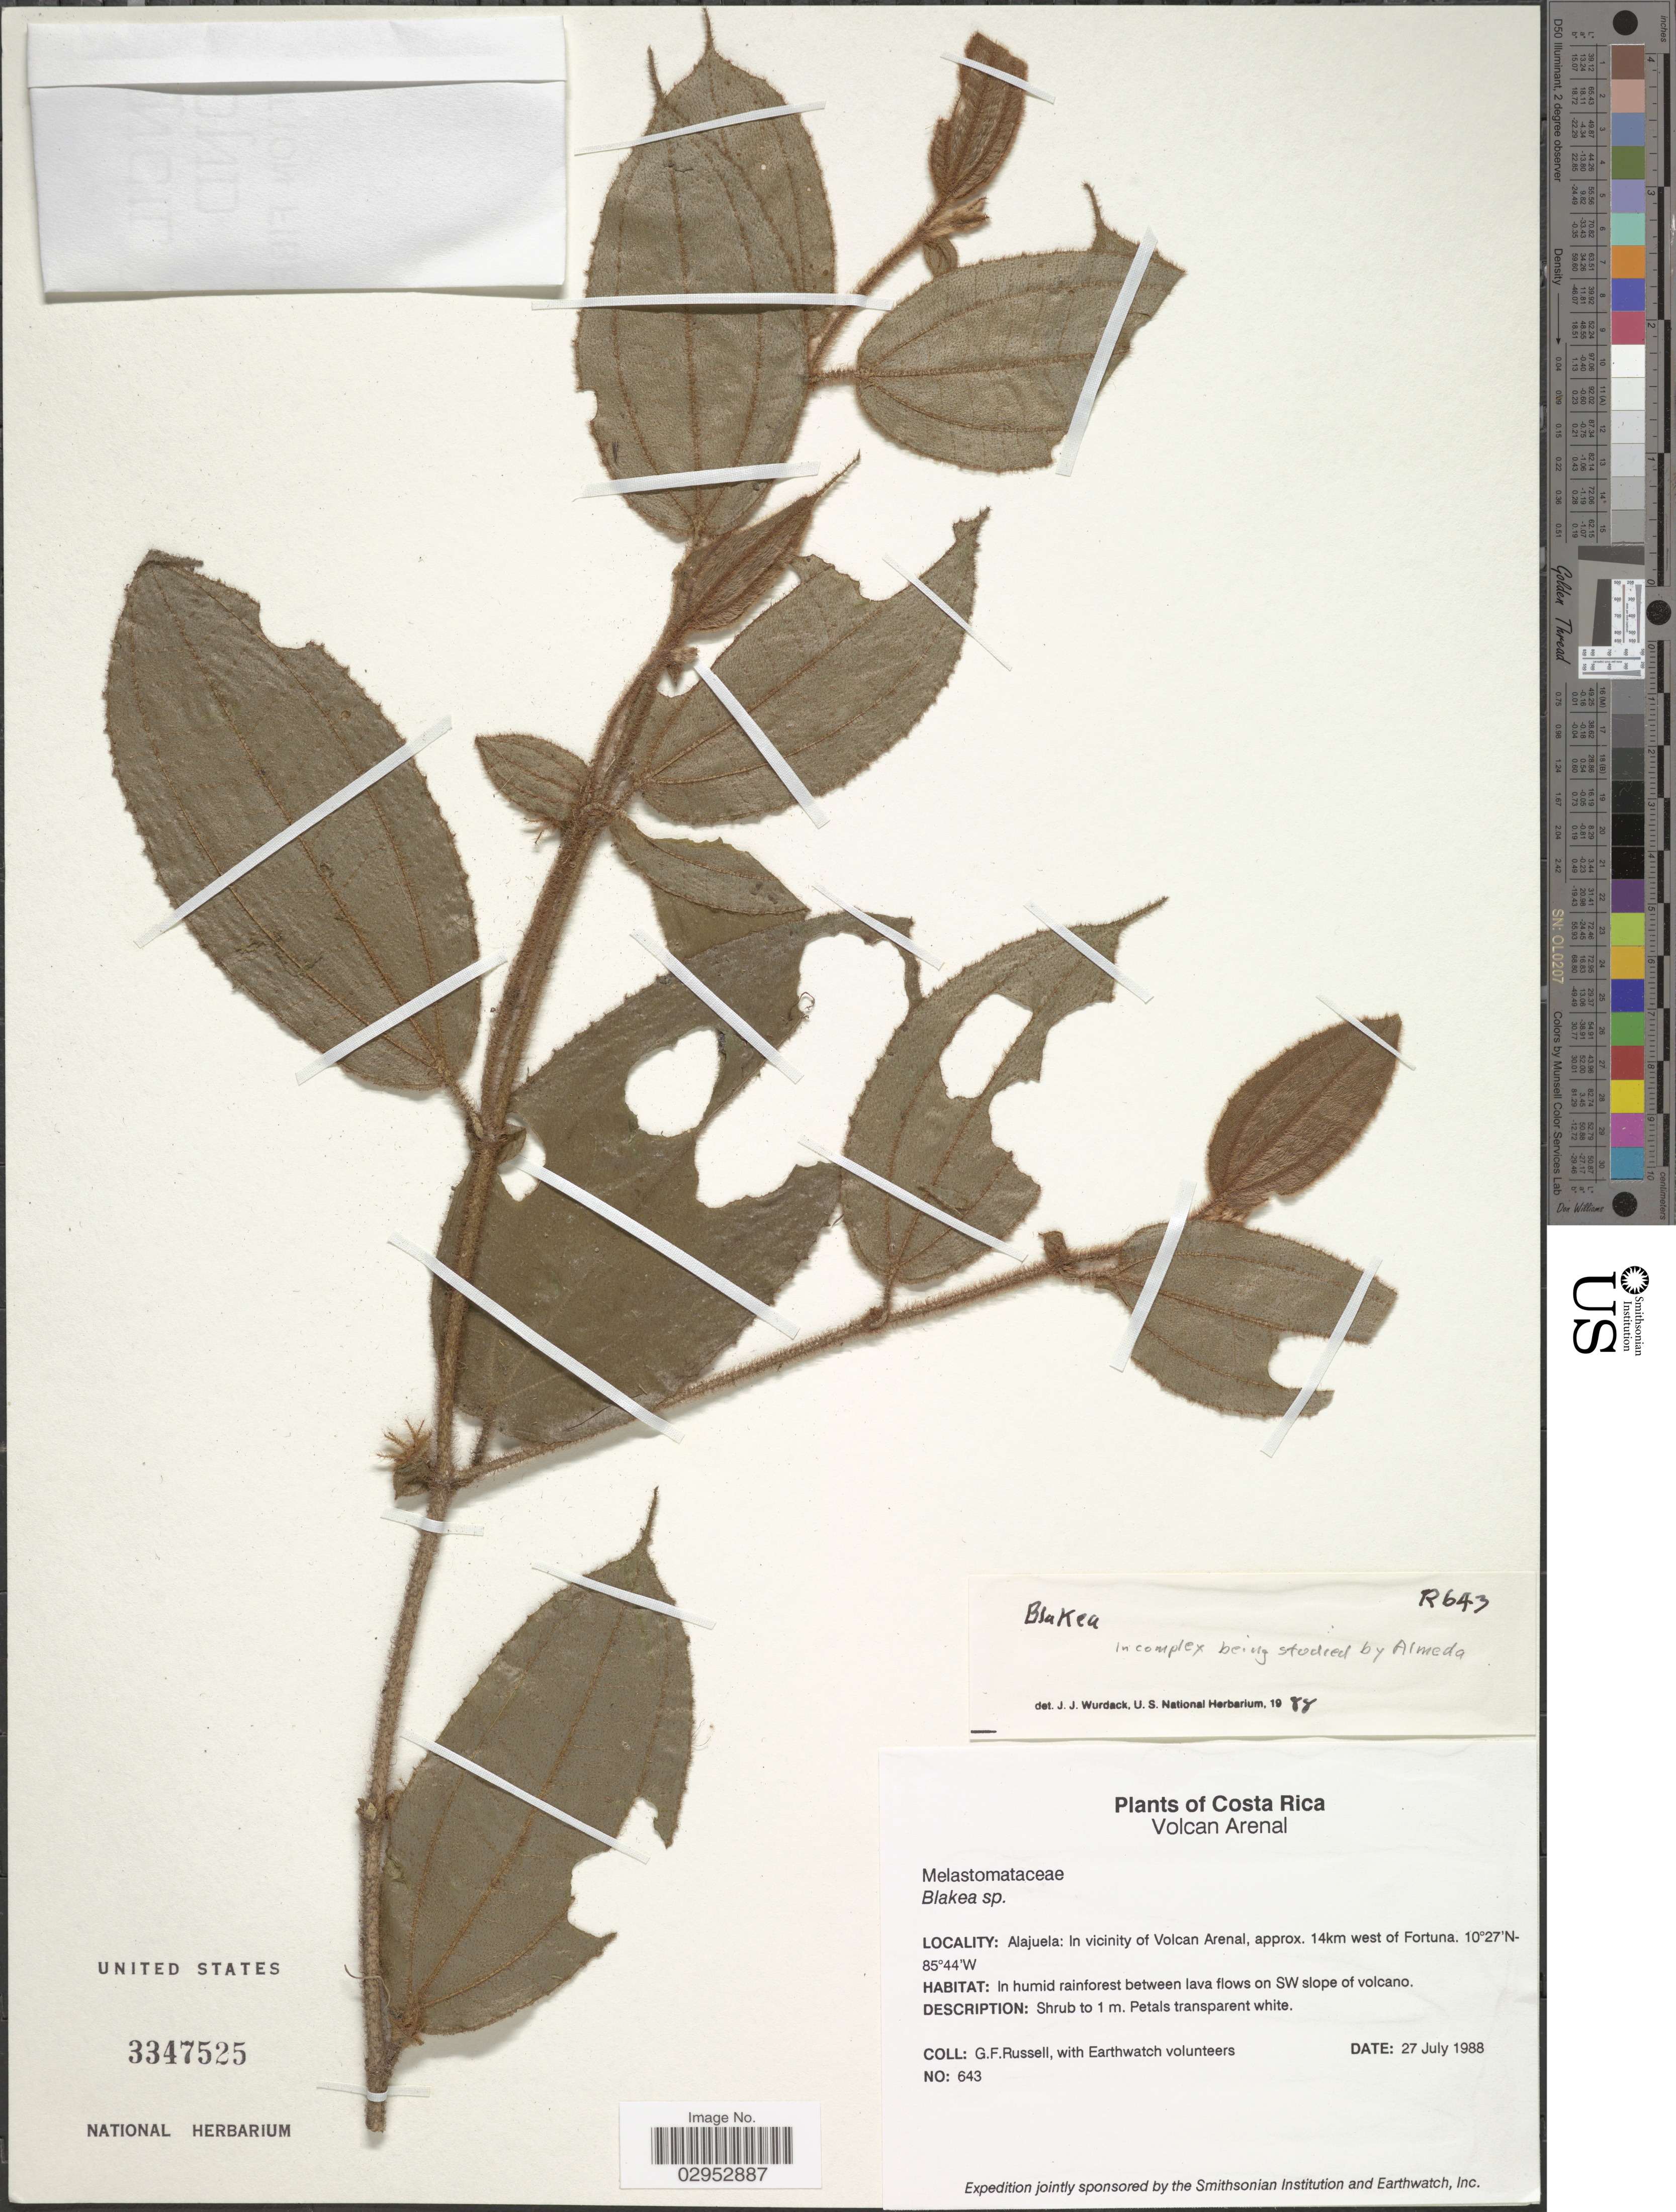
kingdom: Plantae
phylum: Tracheophyta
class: Magnoliopsida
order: Myrtales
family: Melastomataceae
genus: Blakea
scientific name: Blakea sp.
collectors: G. Russell & Earthwatch Volunteers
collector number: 643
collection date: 1988-07-27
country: Costa Rica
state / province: Alajuela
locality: Volcan Arenal. In vicinity of Volcan Arenal, approx. 14km west of Fortuna.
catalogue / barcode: US 3347525